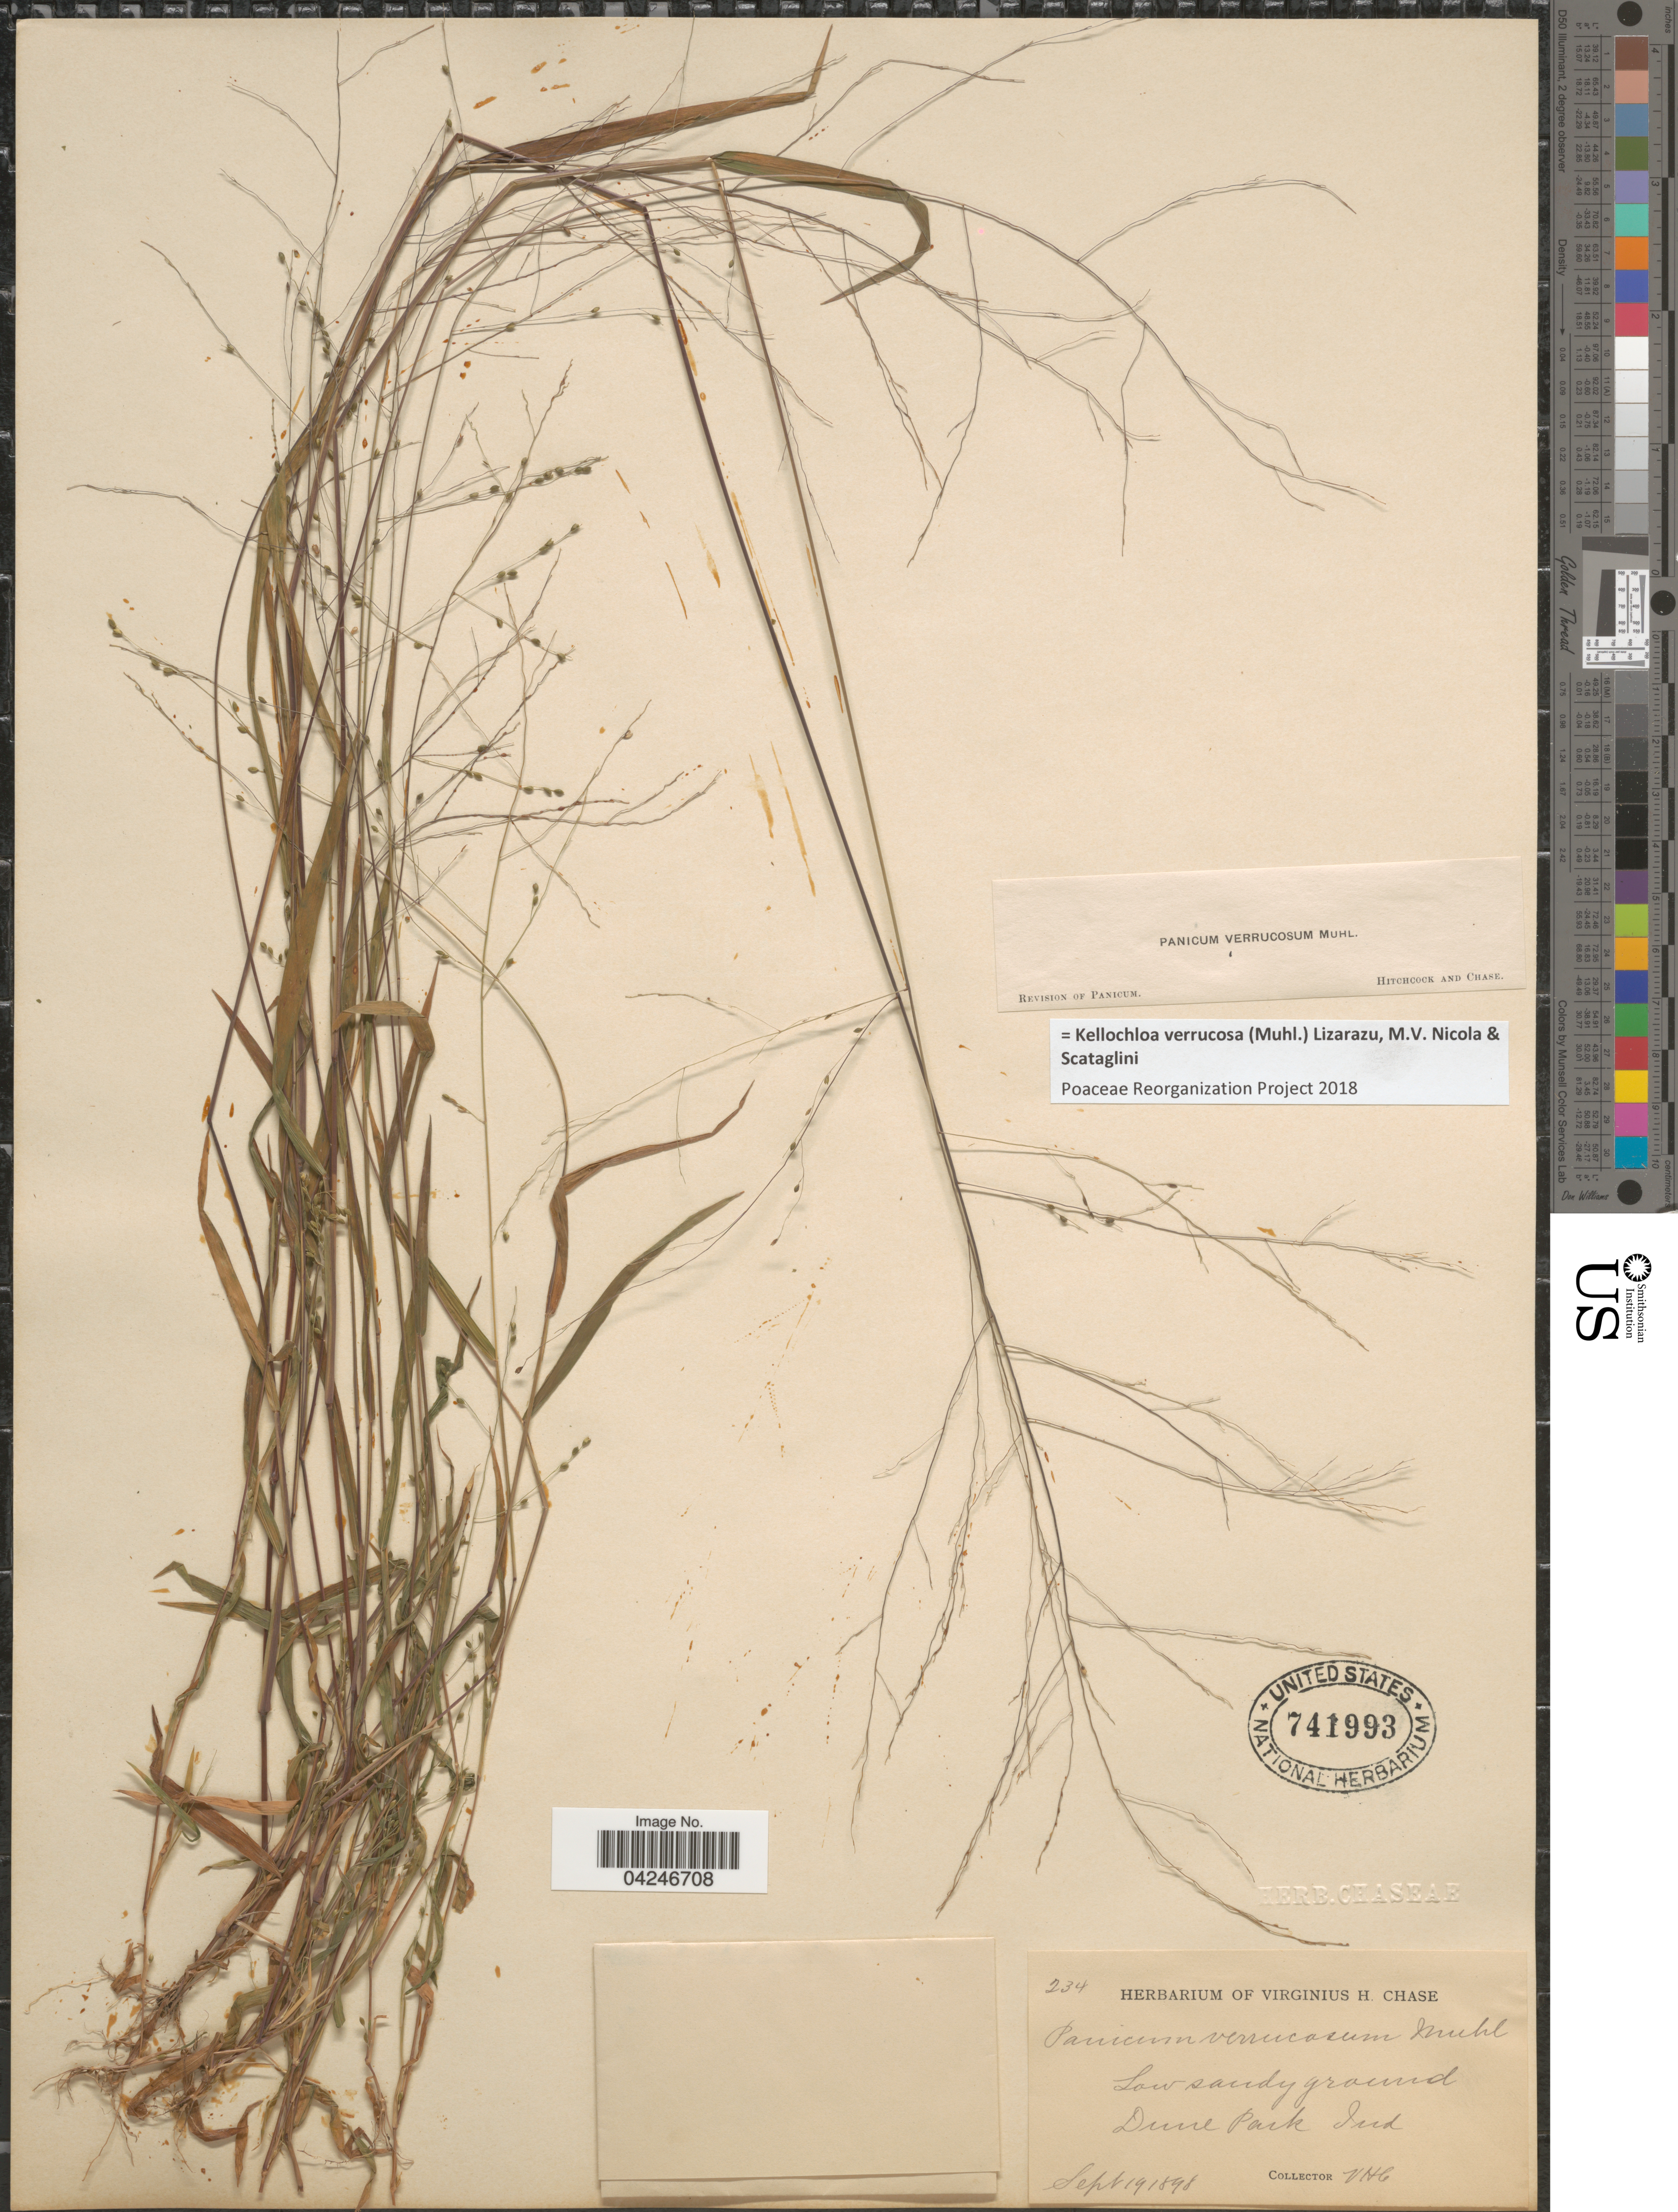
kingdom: Plantae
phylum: Tracheophyta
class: Liliopsida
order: Poales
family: Poaceae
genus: Kellochloa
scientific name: Kellochloa verrucosa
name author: (Muhl.) Lizarazu et al.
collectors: V. H. Chase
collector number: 234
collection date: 1898-09-19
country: United States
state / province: Indiana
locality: Low sandy ground Dune Park.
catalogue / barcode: US 741993